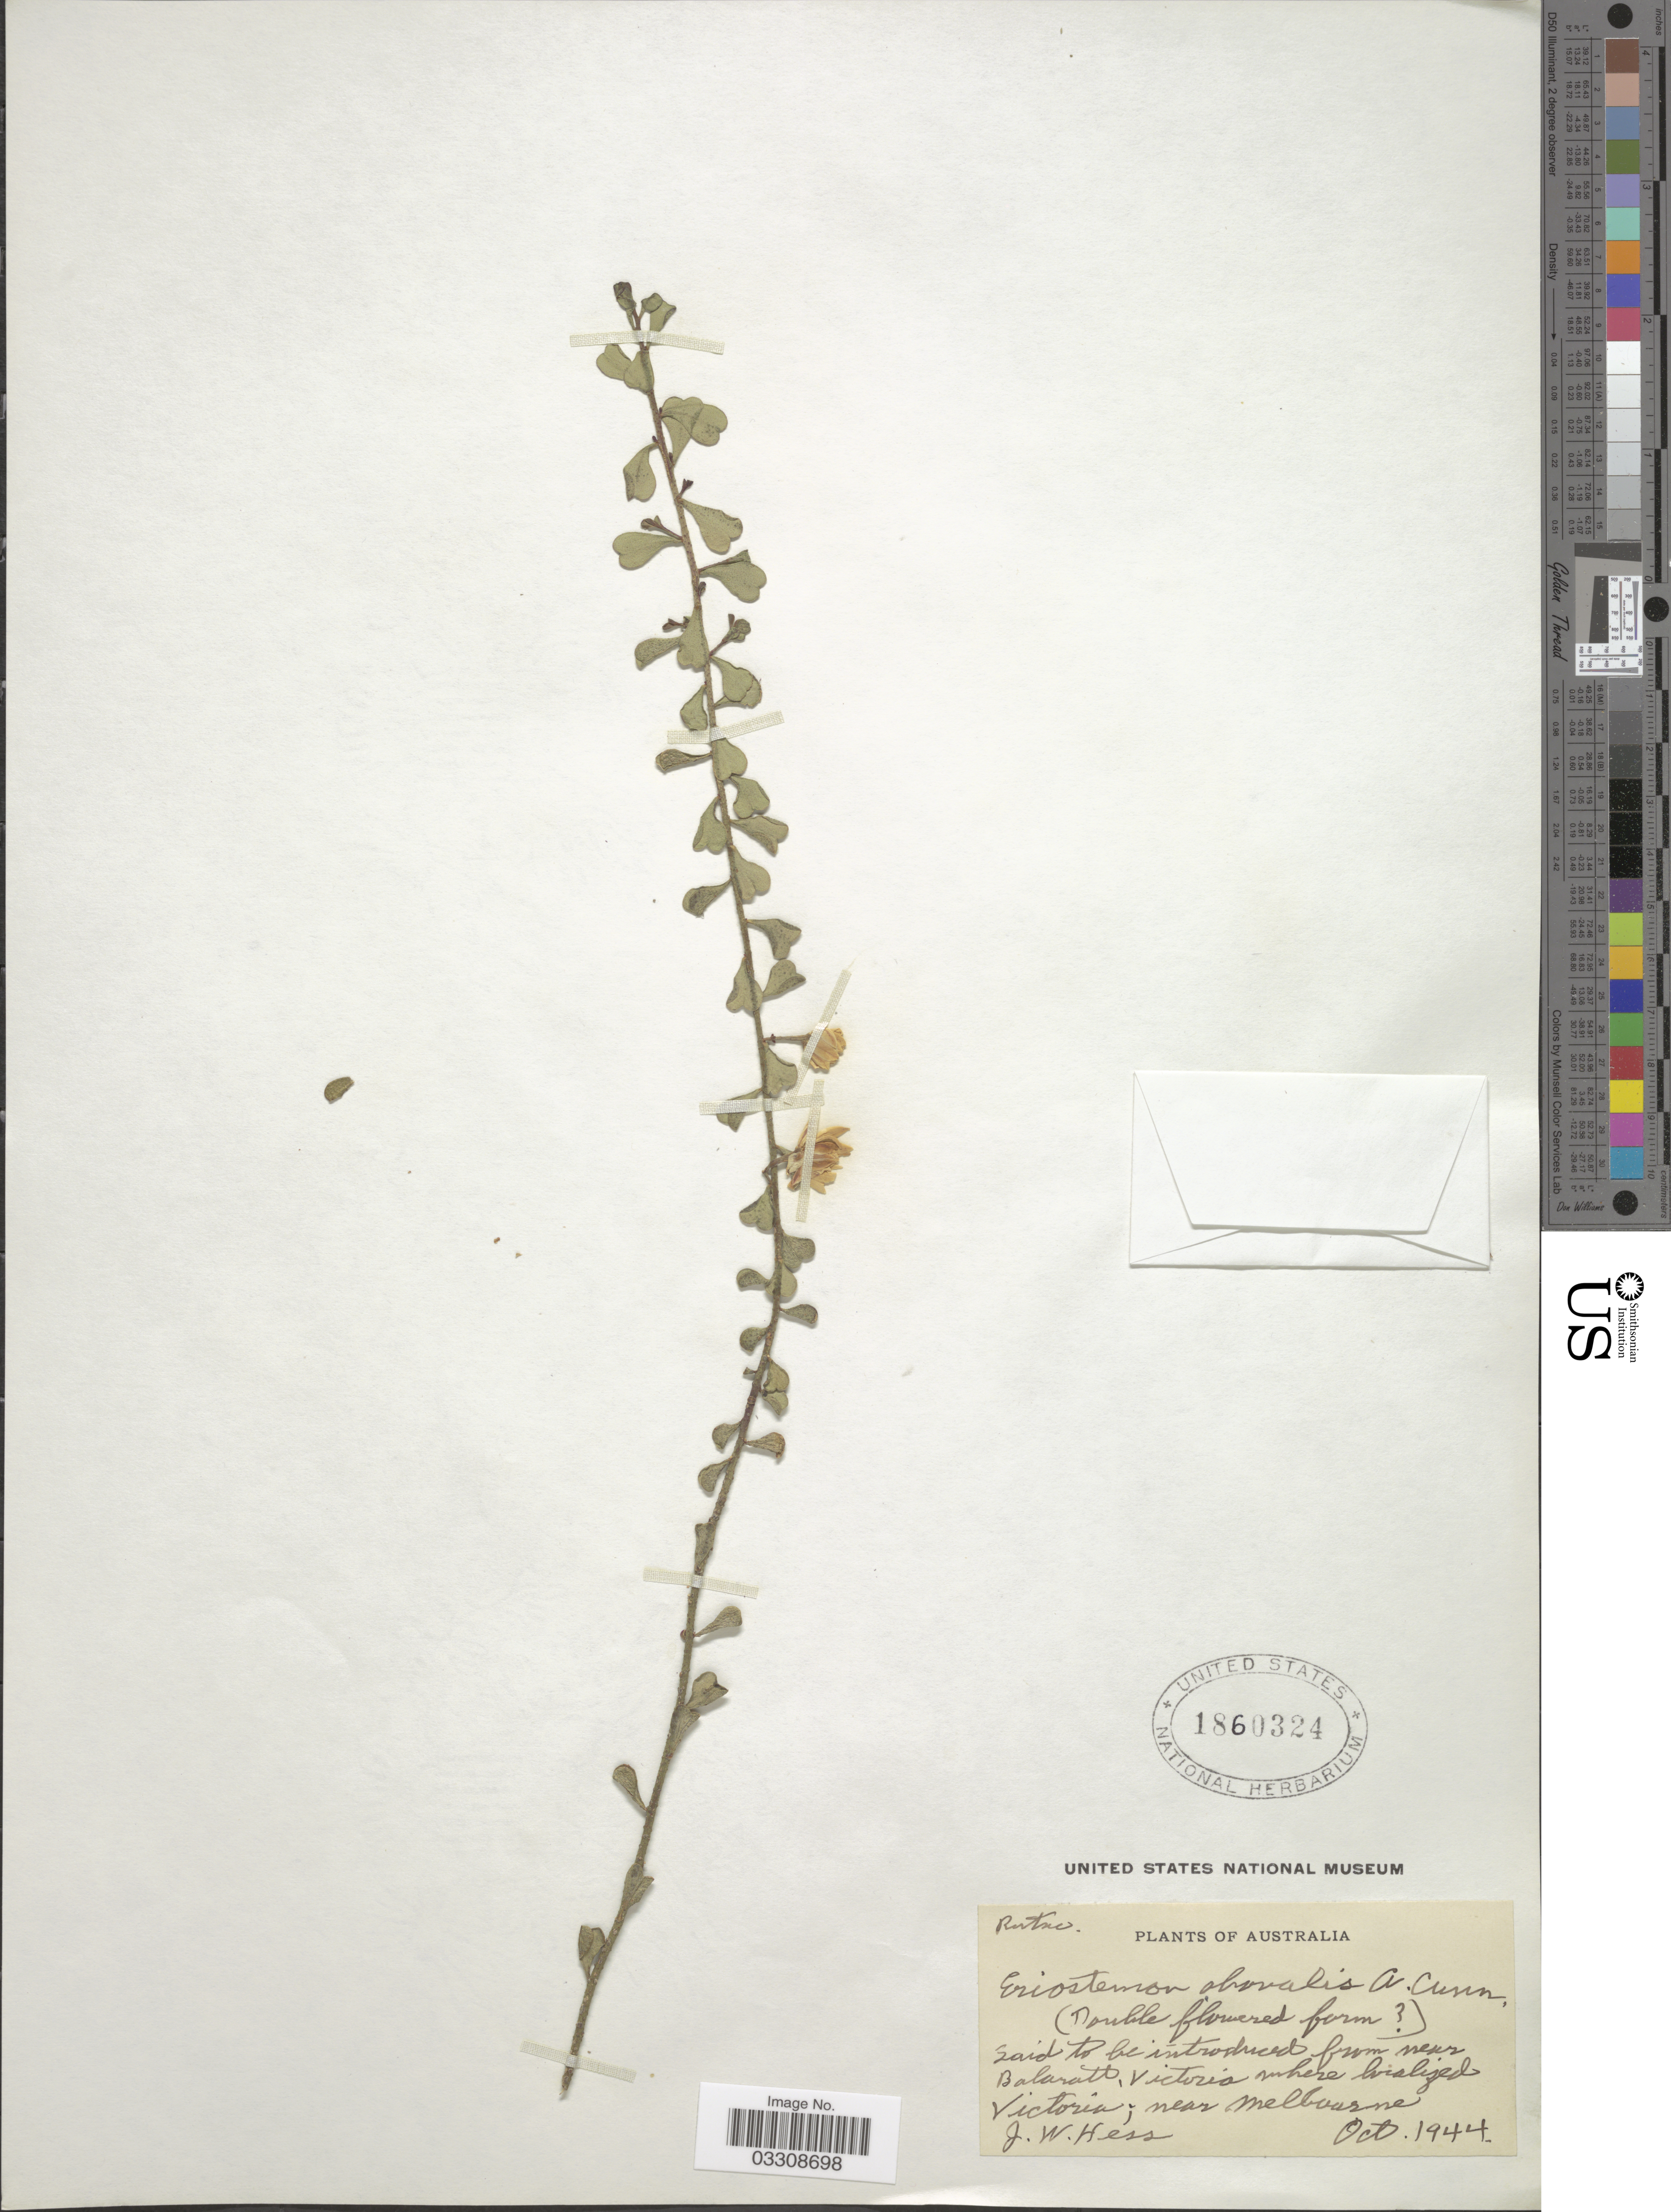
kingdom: Plantae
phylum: Tracheophyta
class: Magnoliopsida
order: Sapindales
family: Rutaceae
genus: Eriostemon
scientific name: Eriostemon obovalis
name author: A. Cunn.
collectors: J. Hess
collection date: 1944-10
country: Australia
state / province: Victoria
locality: Near Balaratt, Victoria where [illegible text] Victoria, near Melbourne.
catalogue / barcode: US 1860324